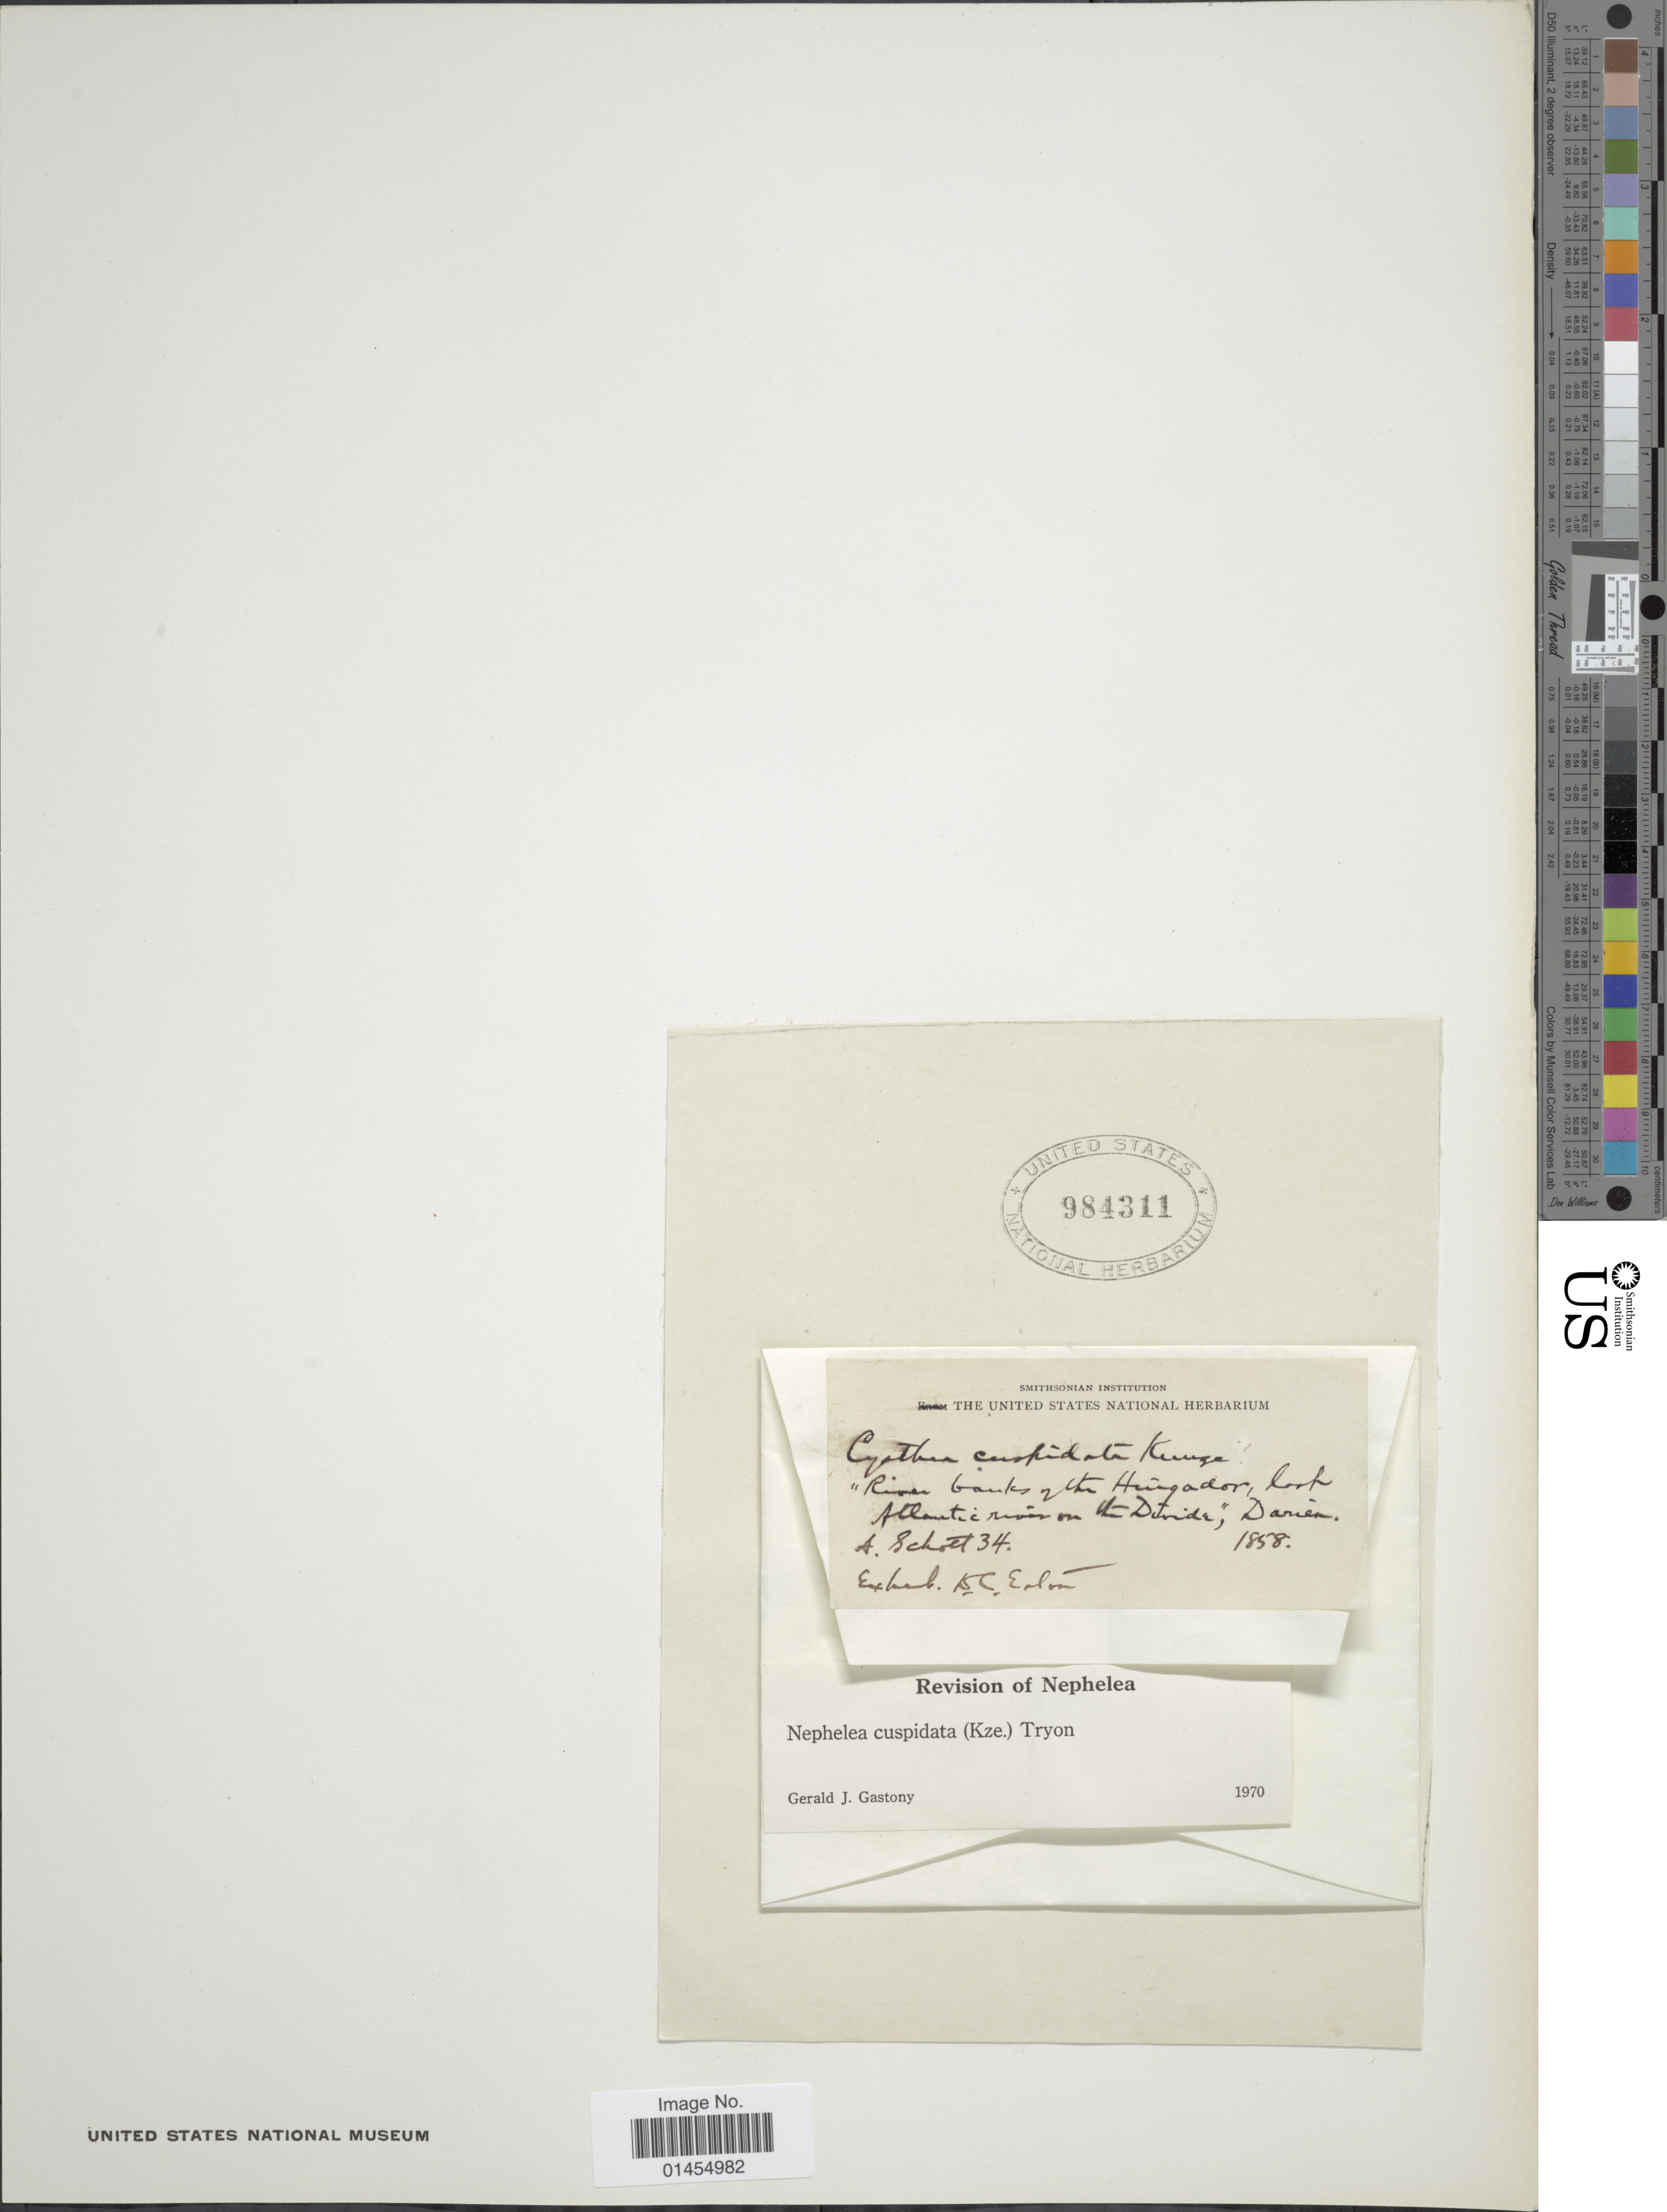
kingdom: Plantae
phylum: Tracheophyta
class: Polypodiopsida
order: Cyatheales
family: Cyatheaceae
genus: Alsophila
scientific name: Alsophila cuspidata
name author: (Kunze) D.S. Conant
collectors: A. Schott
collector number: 34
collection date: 1858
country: Panama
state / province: Darién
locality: River banks of the Hingador, [illegible text] Atlantic river on the Divide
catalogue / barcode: US 984311